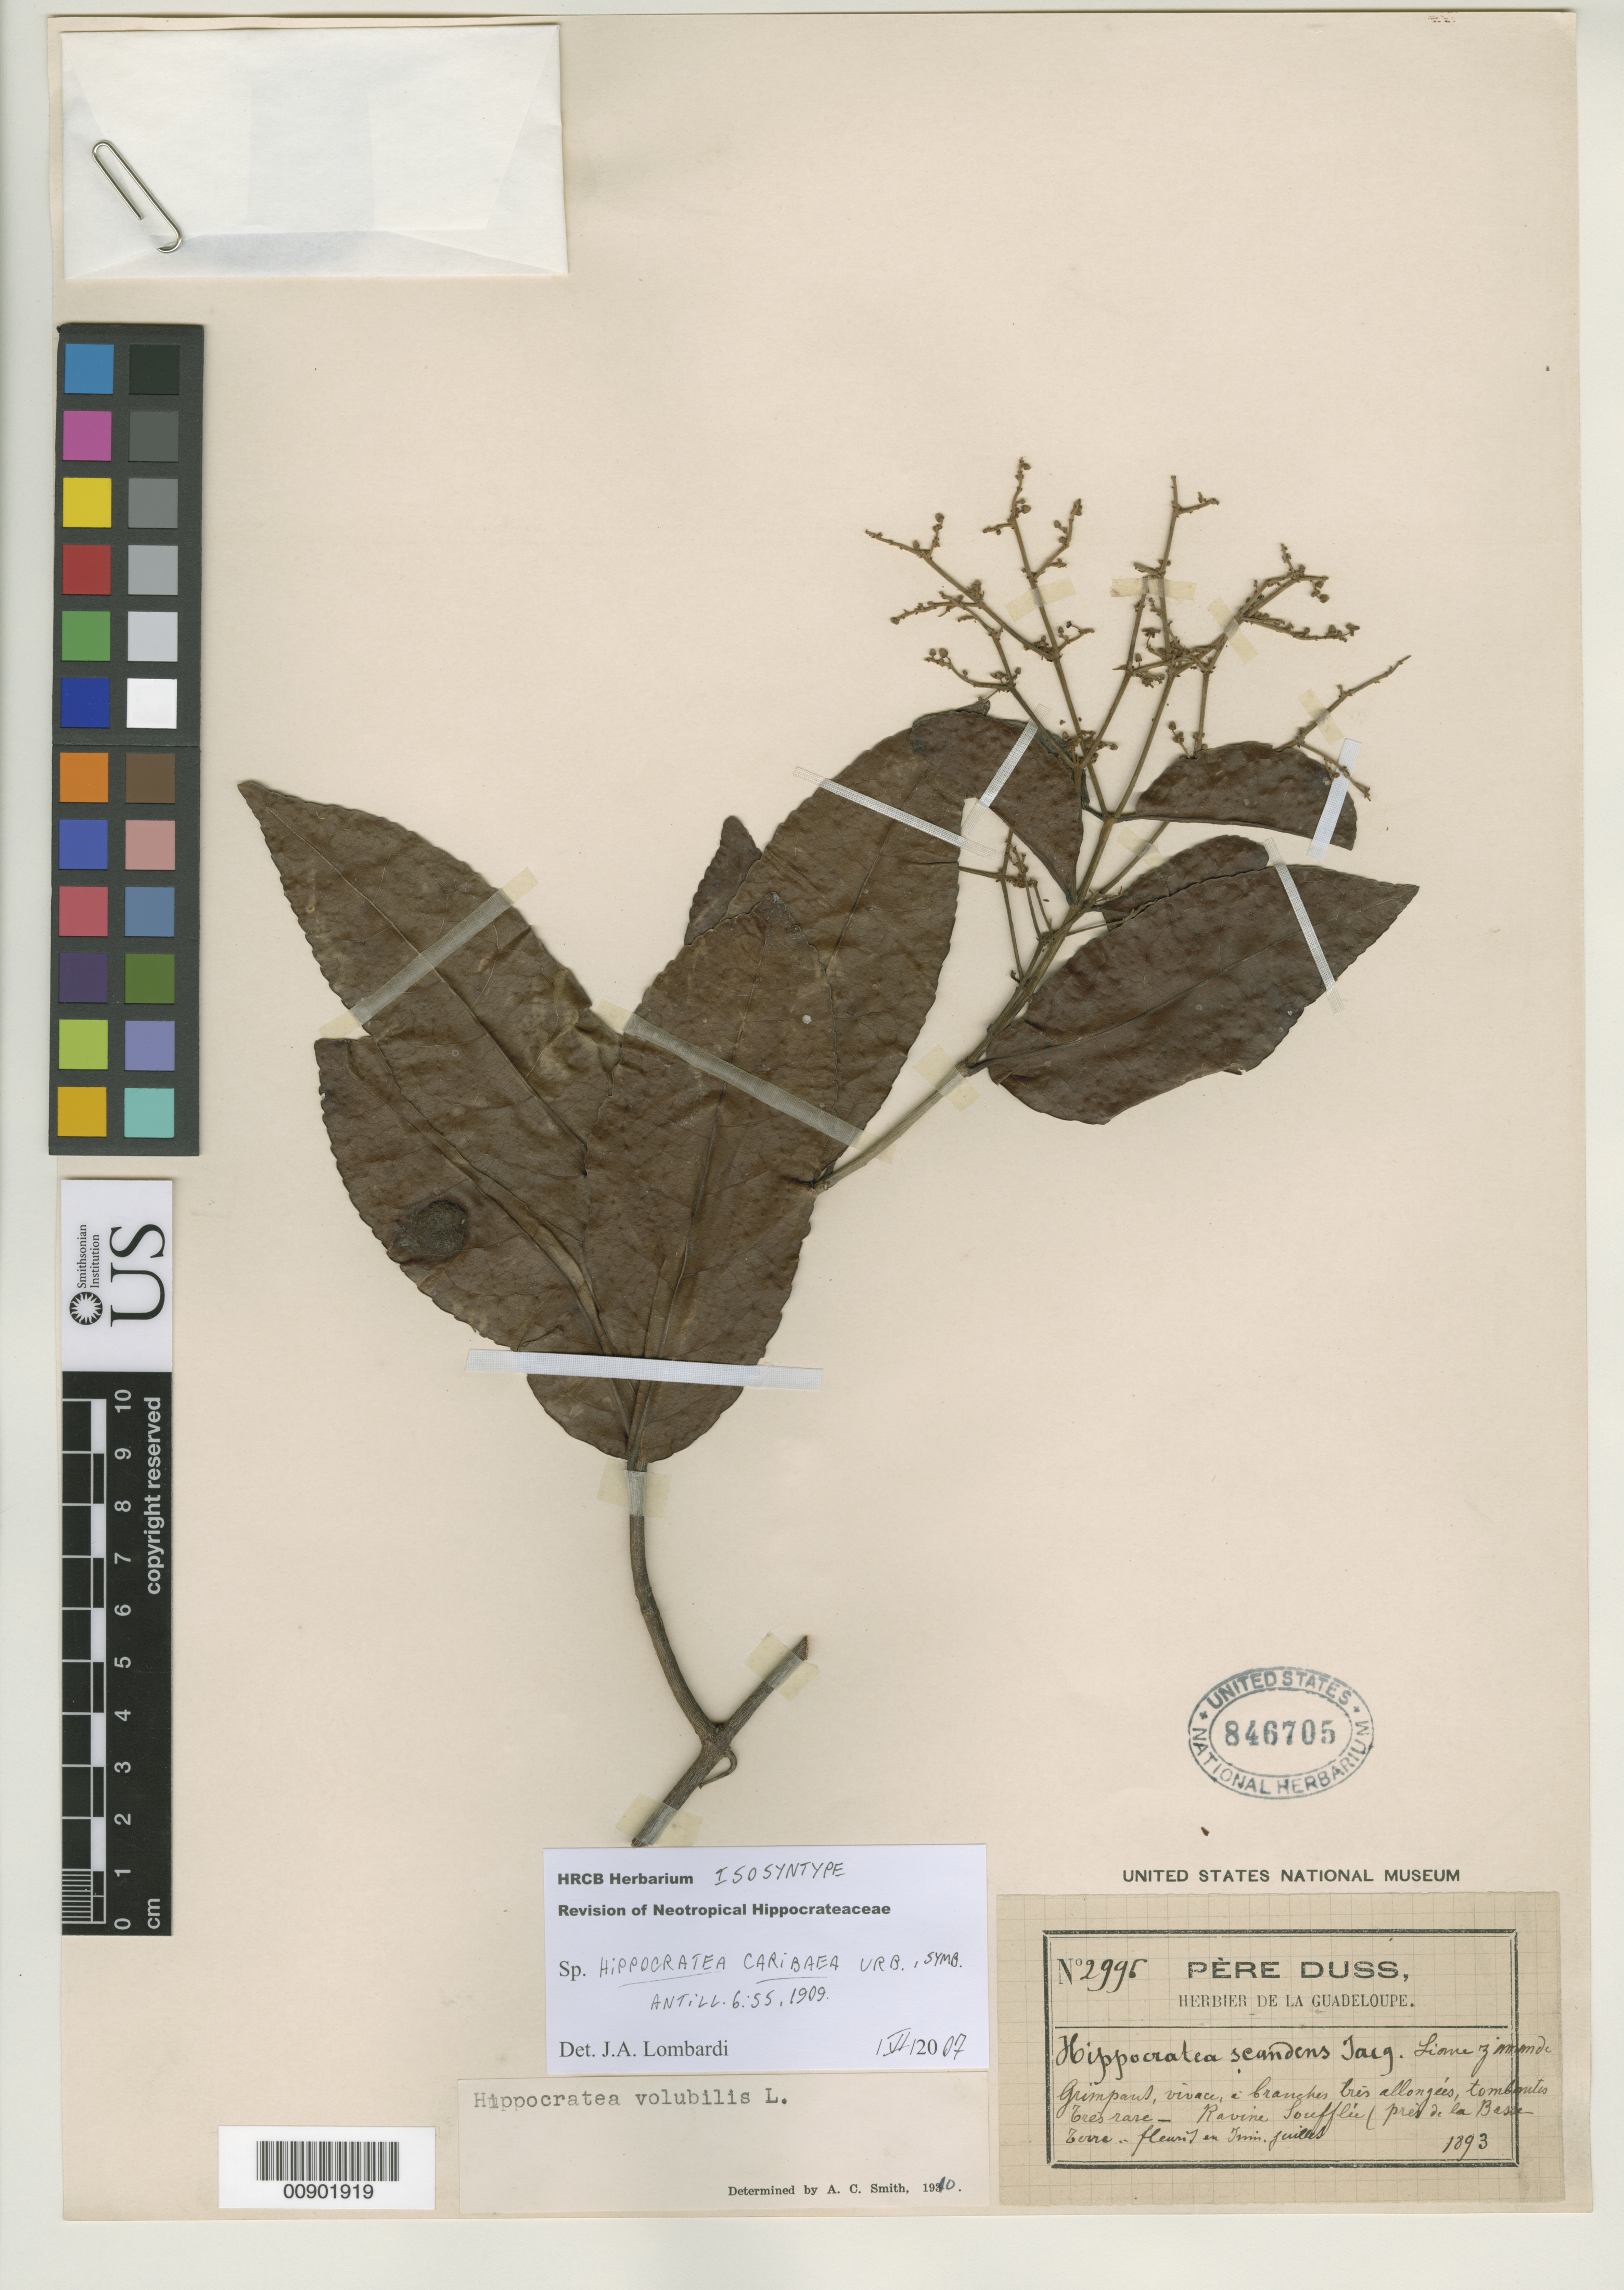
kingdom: Plantae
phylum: Tracheophyta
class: Magnoliopsida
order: Celastrales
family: Celastraceae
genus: Hippocratea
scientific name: Hippocratea caribaea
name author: Urb.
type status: Isosyntype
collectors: Père Duss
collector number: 2996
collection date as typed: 1893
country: Guadeloupe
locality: Ravine Soufflée (près de la Basse-Terre).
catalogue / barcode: US 846705